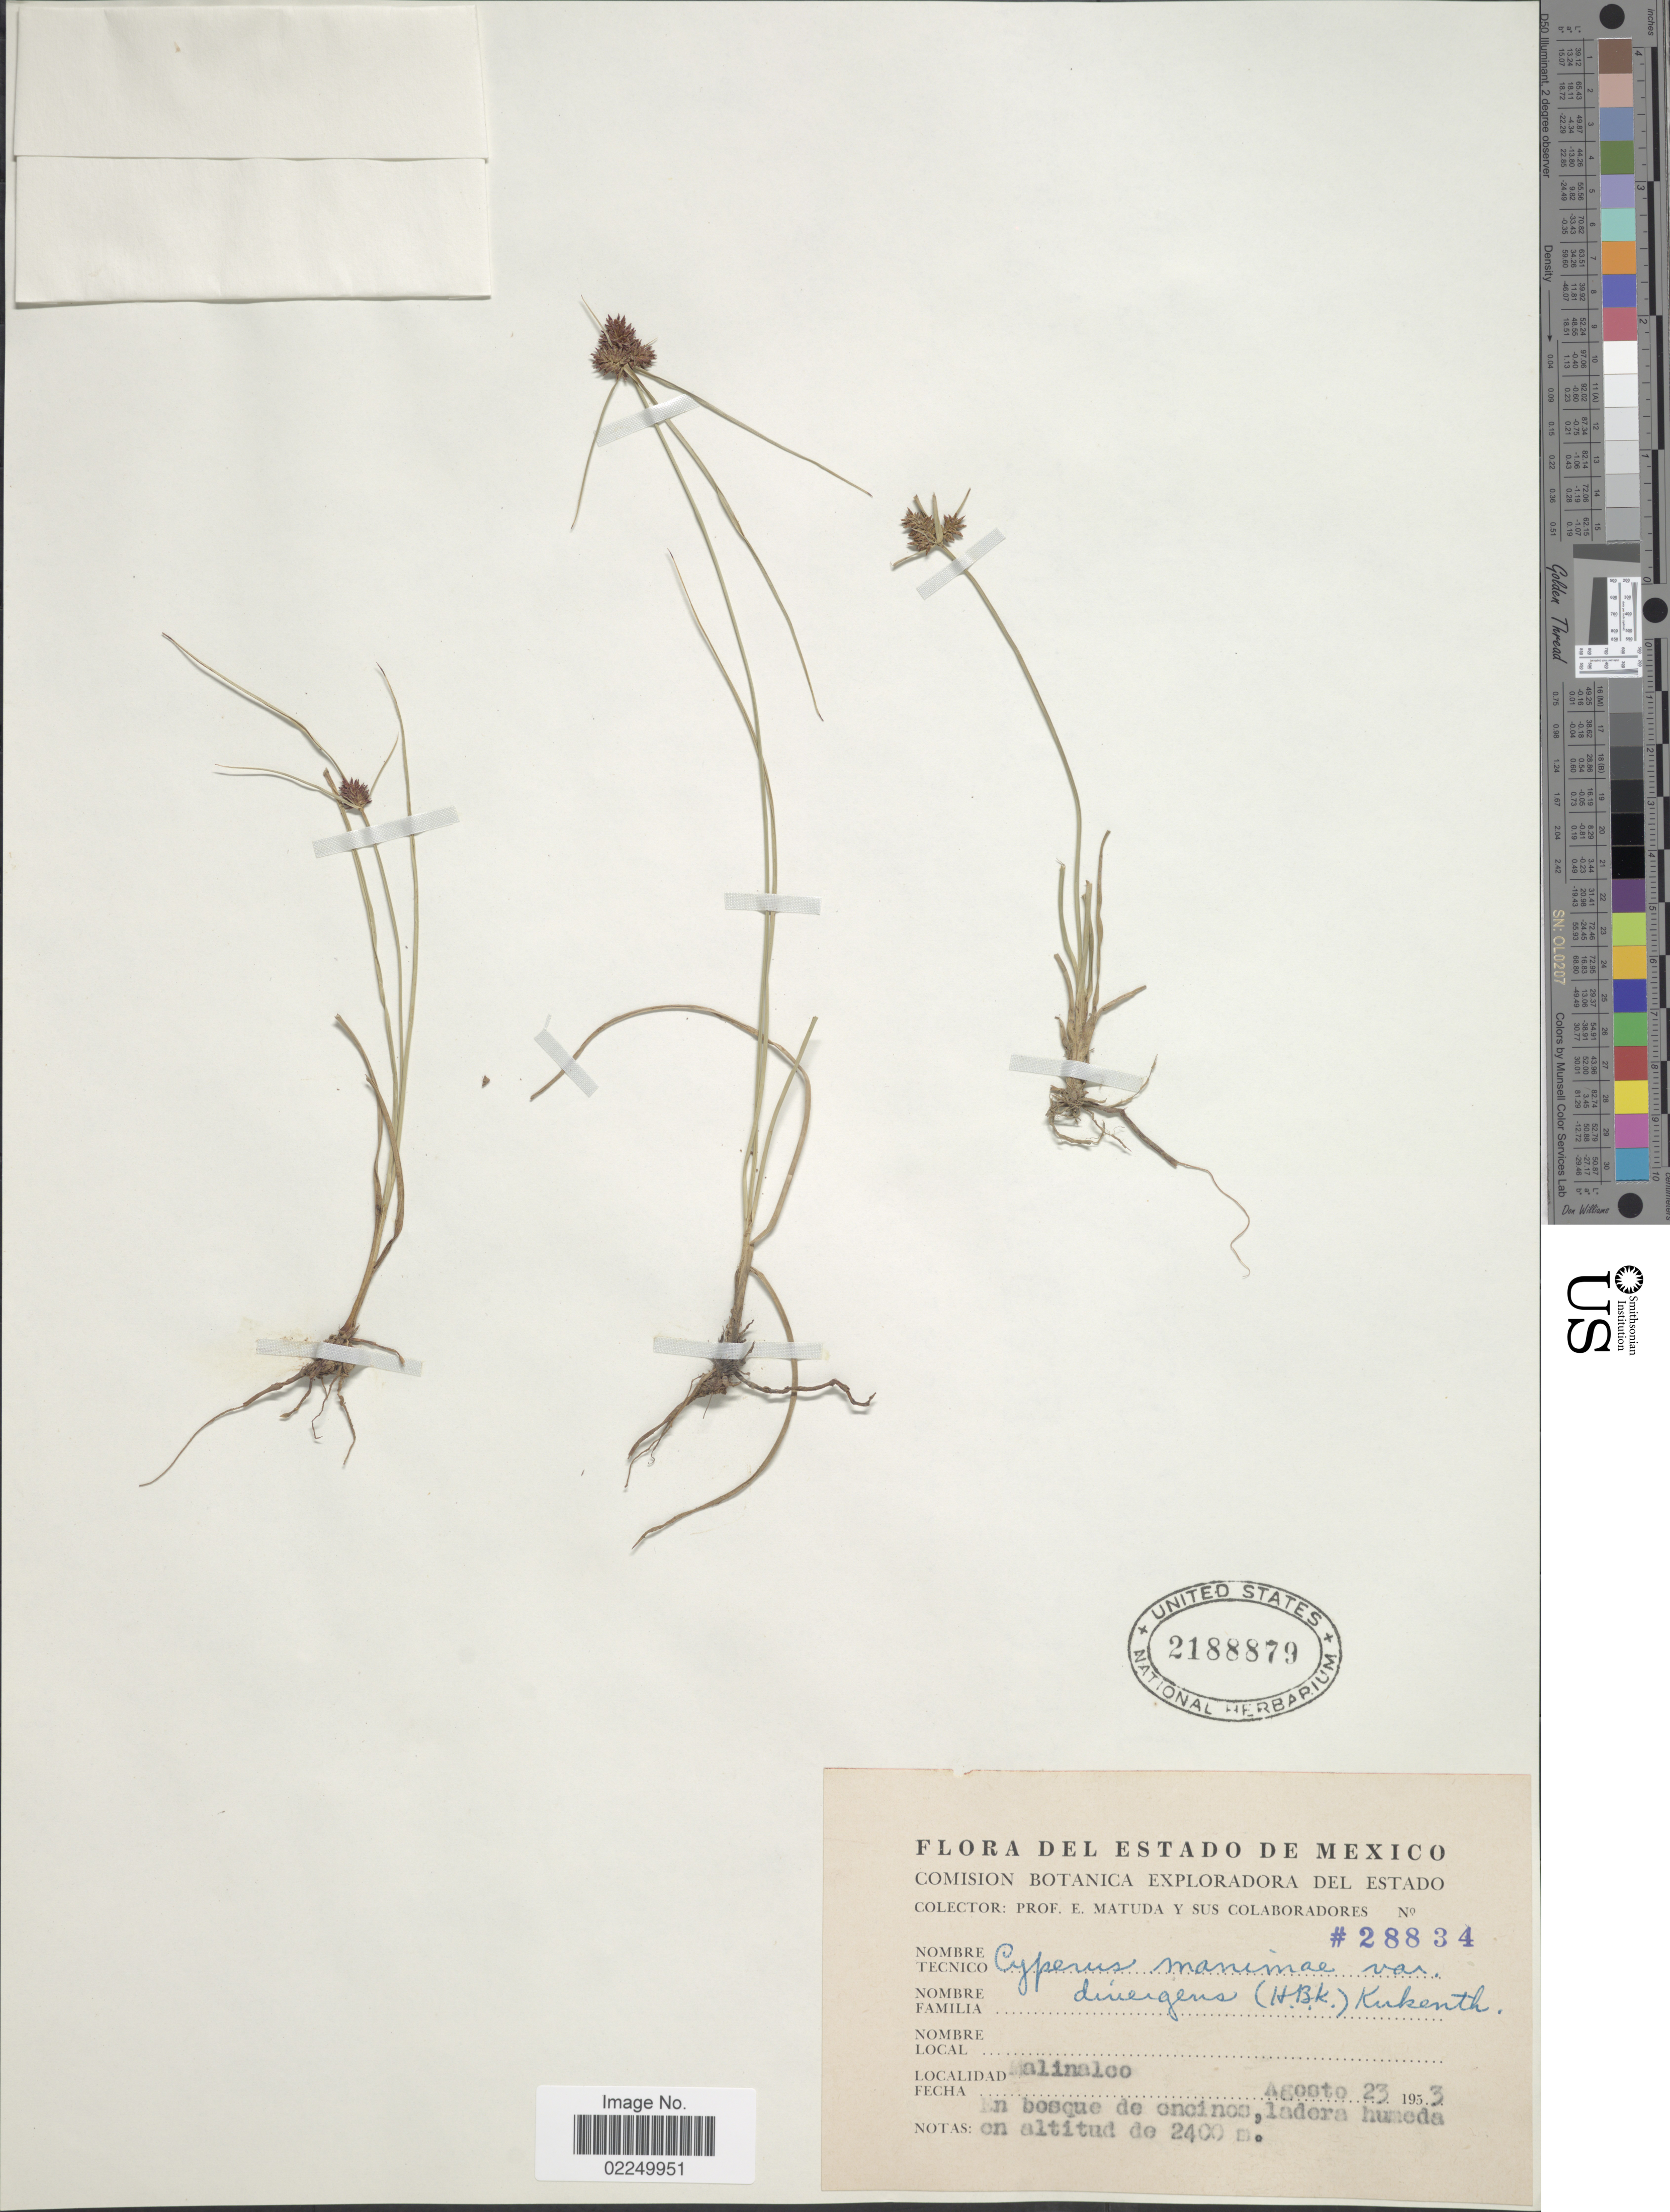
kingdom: Plantae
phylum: Tracheophyta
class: Liliopsida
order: Poales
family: Cyperaceae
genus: Cyperus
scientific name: Cyperus manimae var. divergens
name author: (Kunth) Kük.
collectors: E. Matuda & et al.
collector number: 28834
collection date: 1953-08-23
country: Mexico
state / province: México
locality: Malinalco, en bosque de encinos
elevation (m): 2400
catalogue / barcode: US 2188879